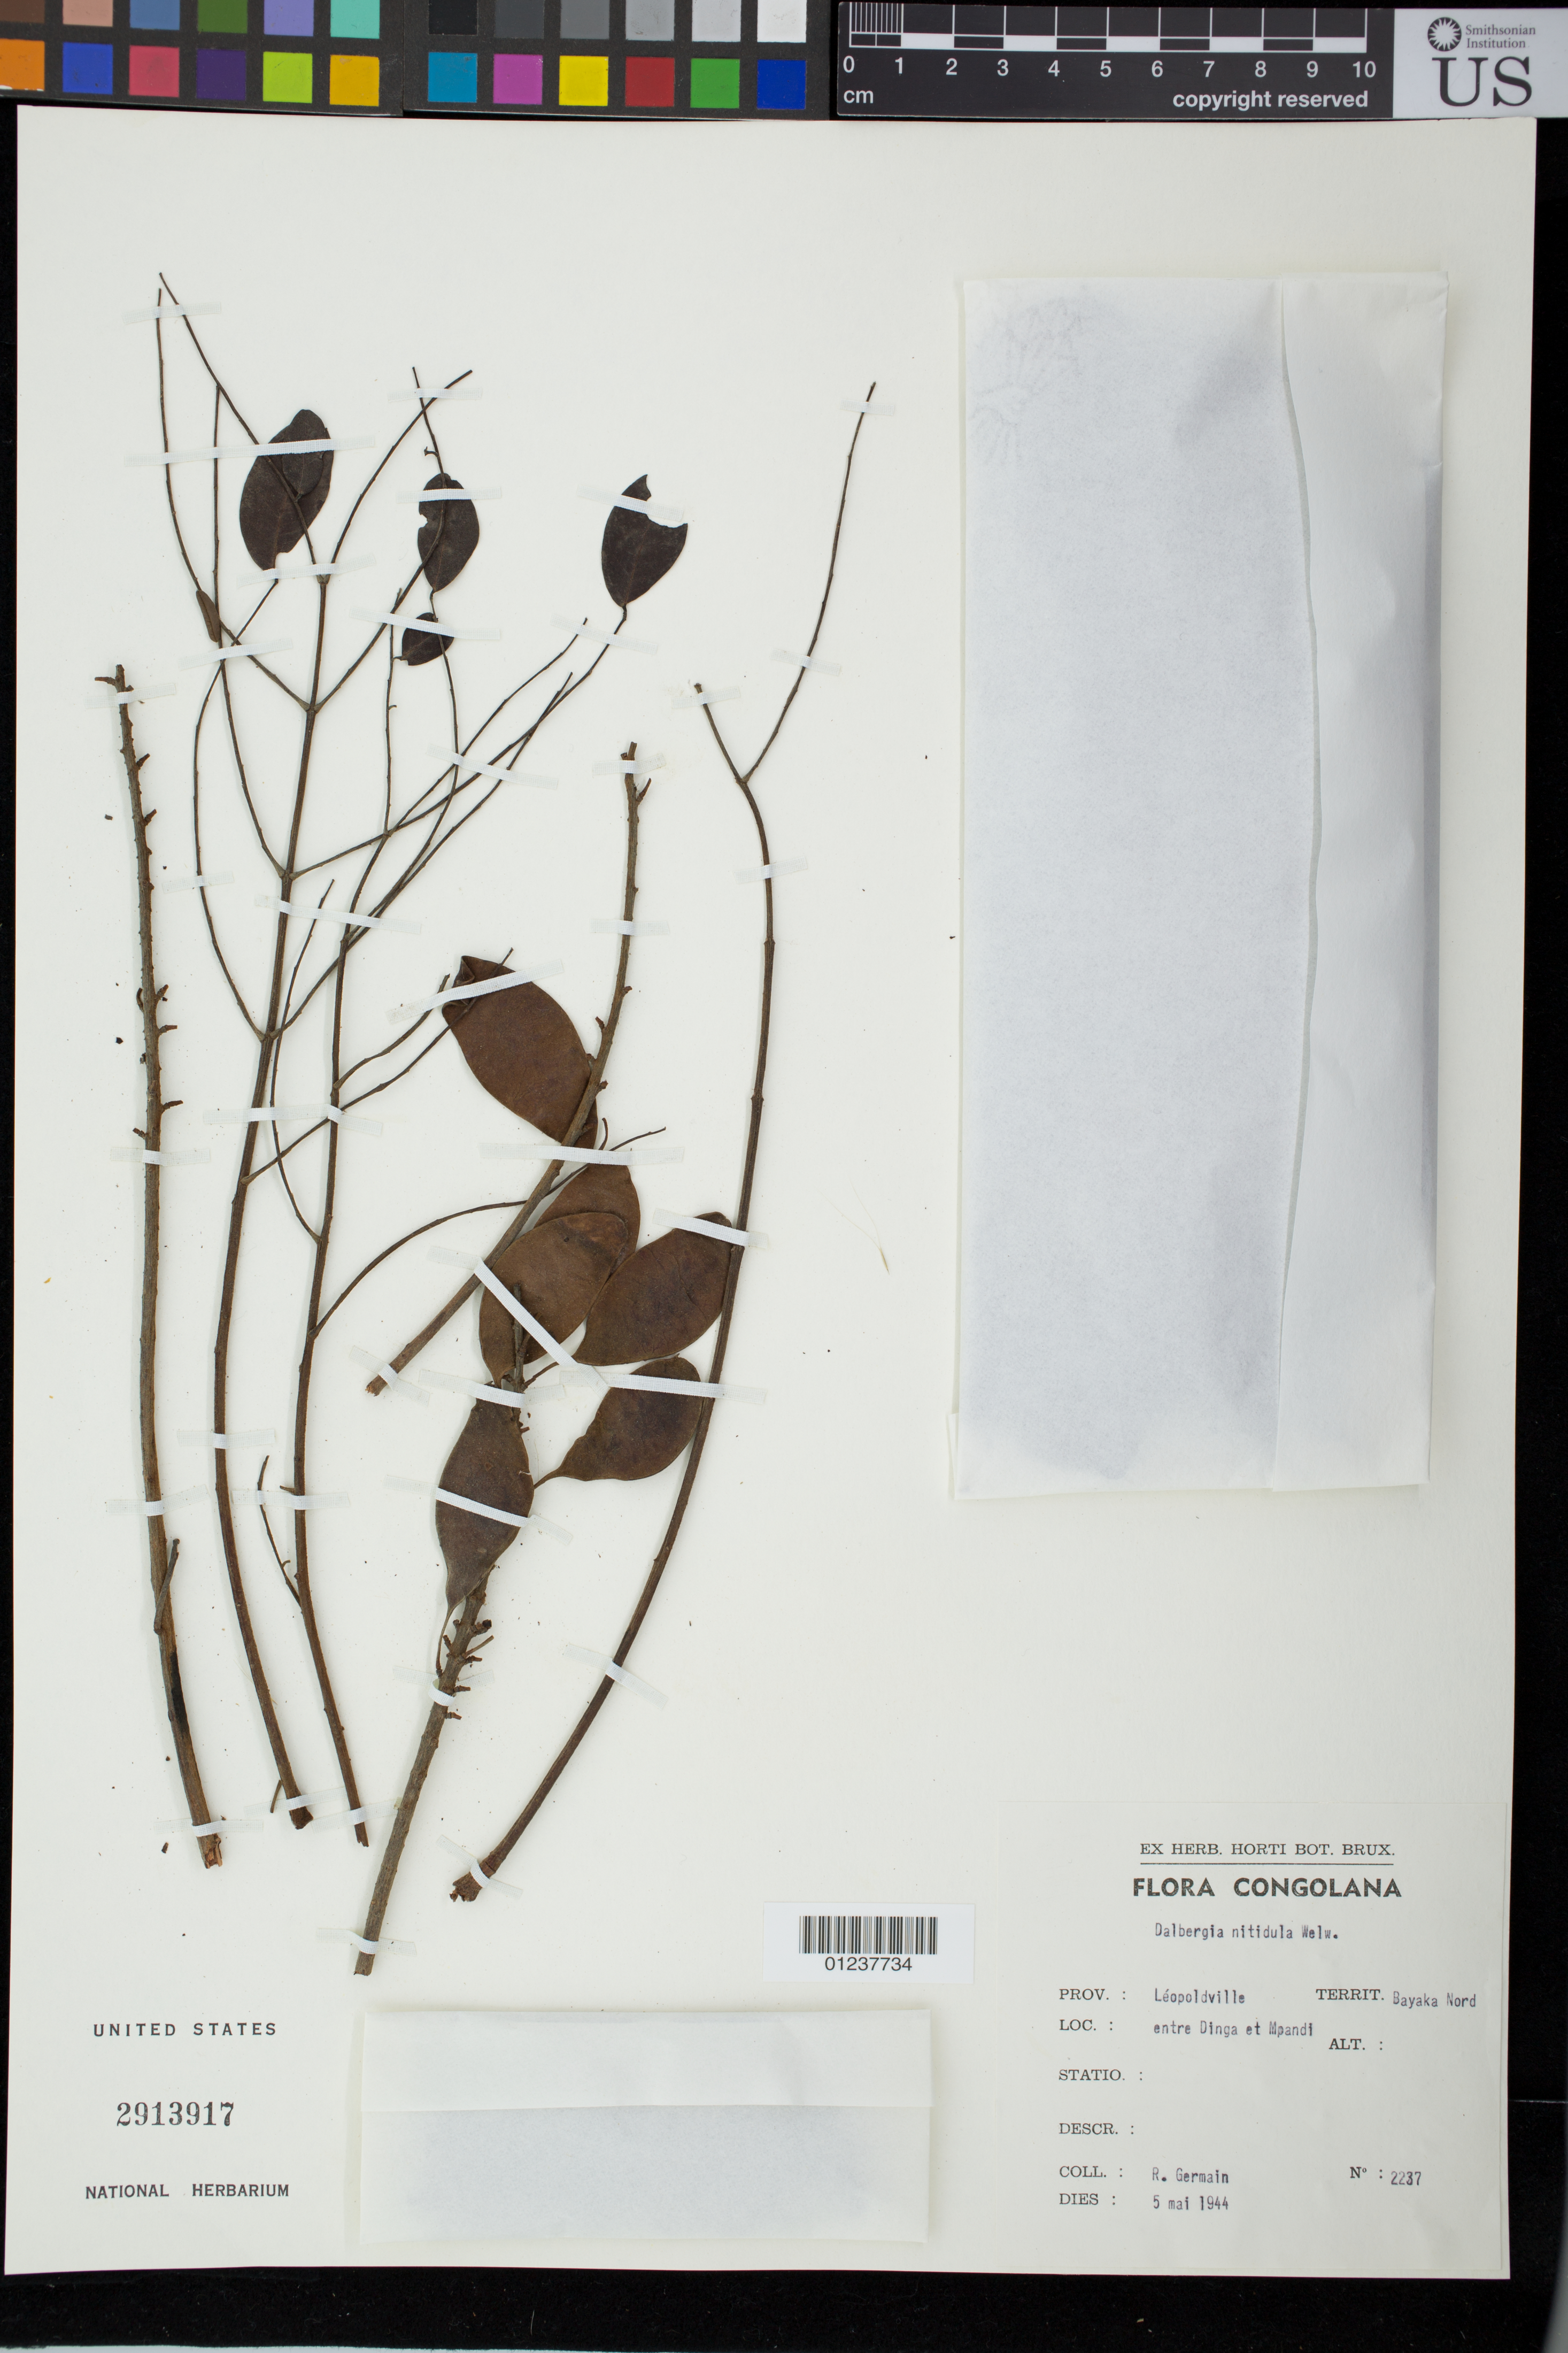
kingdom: Plantae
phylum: Tracheophyta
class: Magnoliopsida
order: Fabales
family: Fabaceae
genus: Dalbergia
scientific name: Dalbergia nitidula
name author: Welw. ex Baker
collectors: R. Germain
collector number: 2237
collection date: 1944-05-05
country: Congo, Democratic Republic of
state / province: Kinshasa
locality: Leopoldville, Bayaka Nord, entre Dinga et Mpandi.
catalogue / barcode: US 2913917